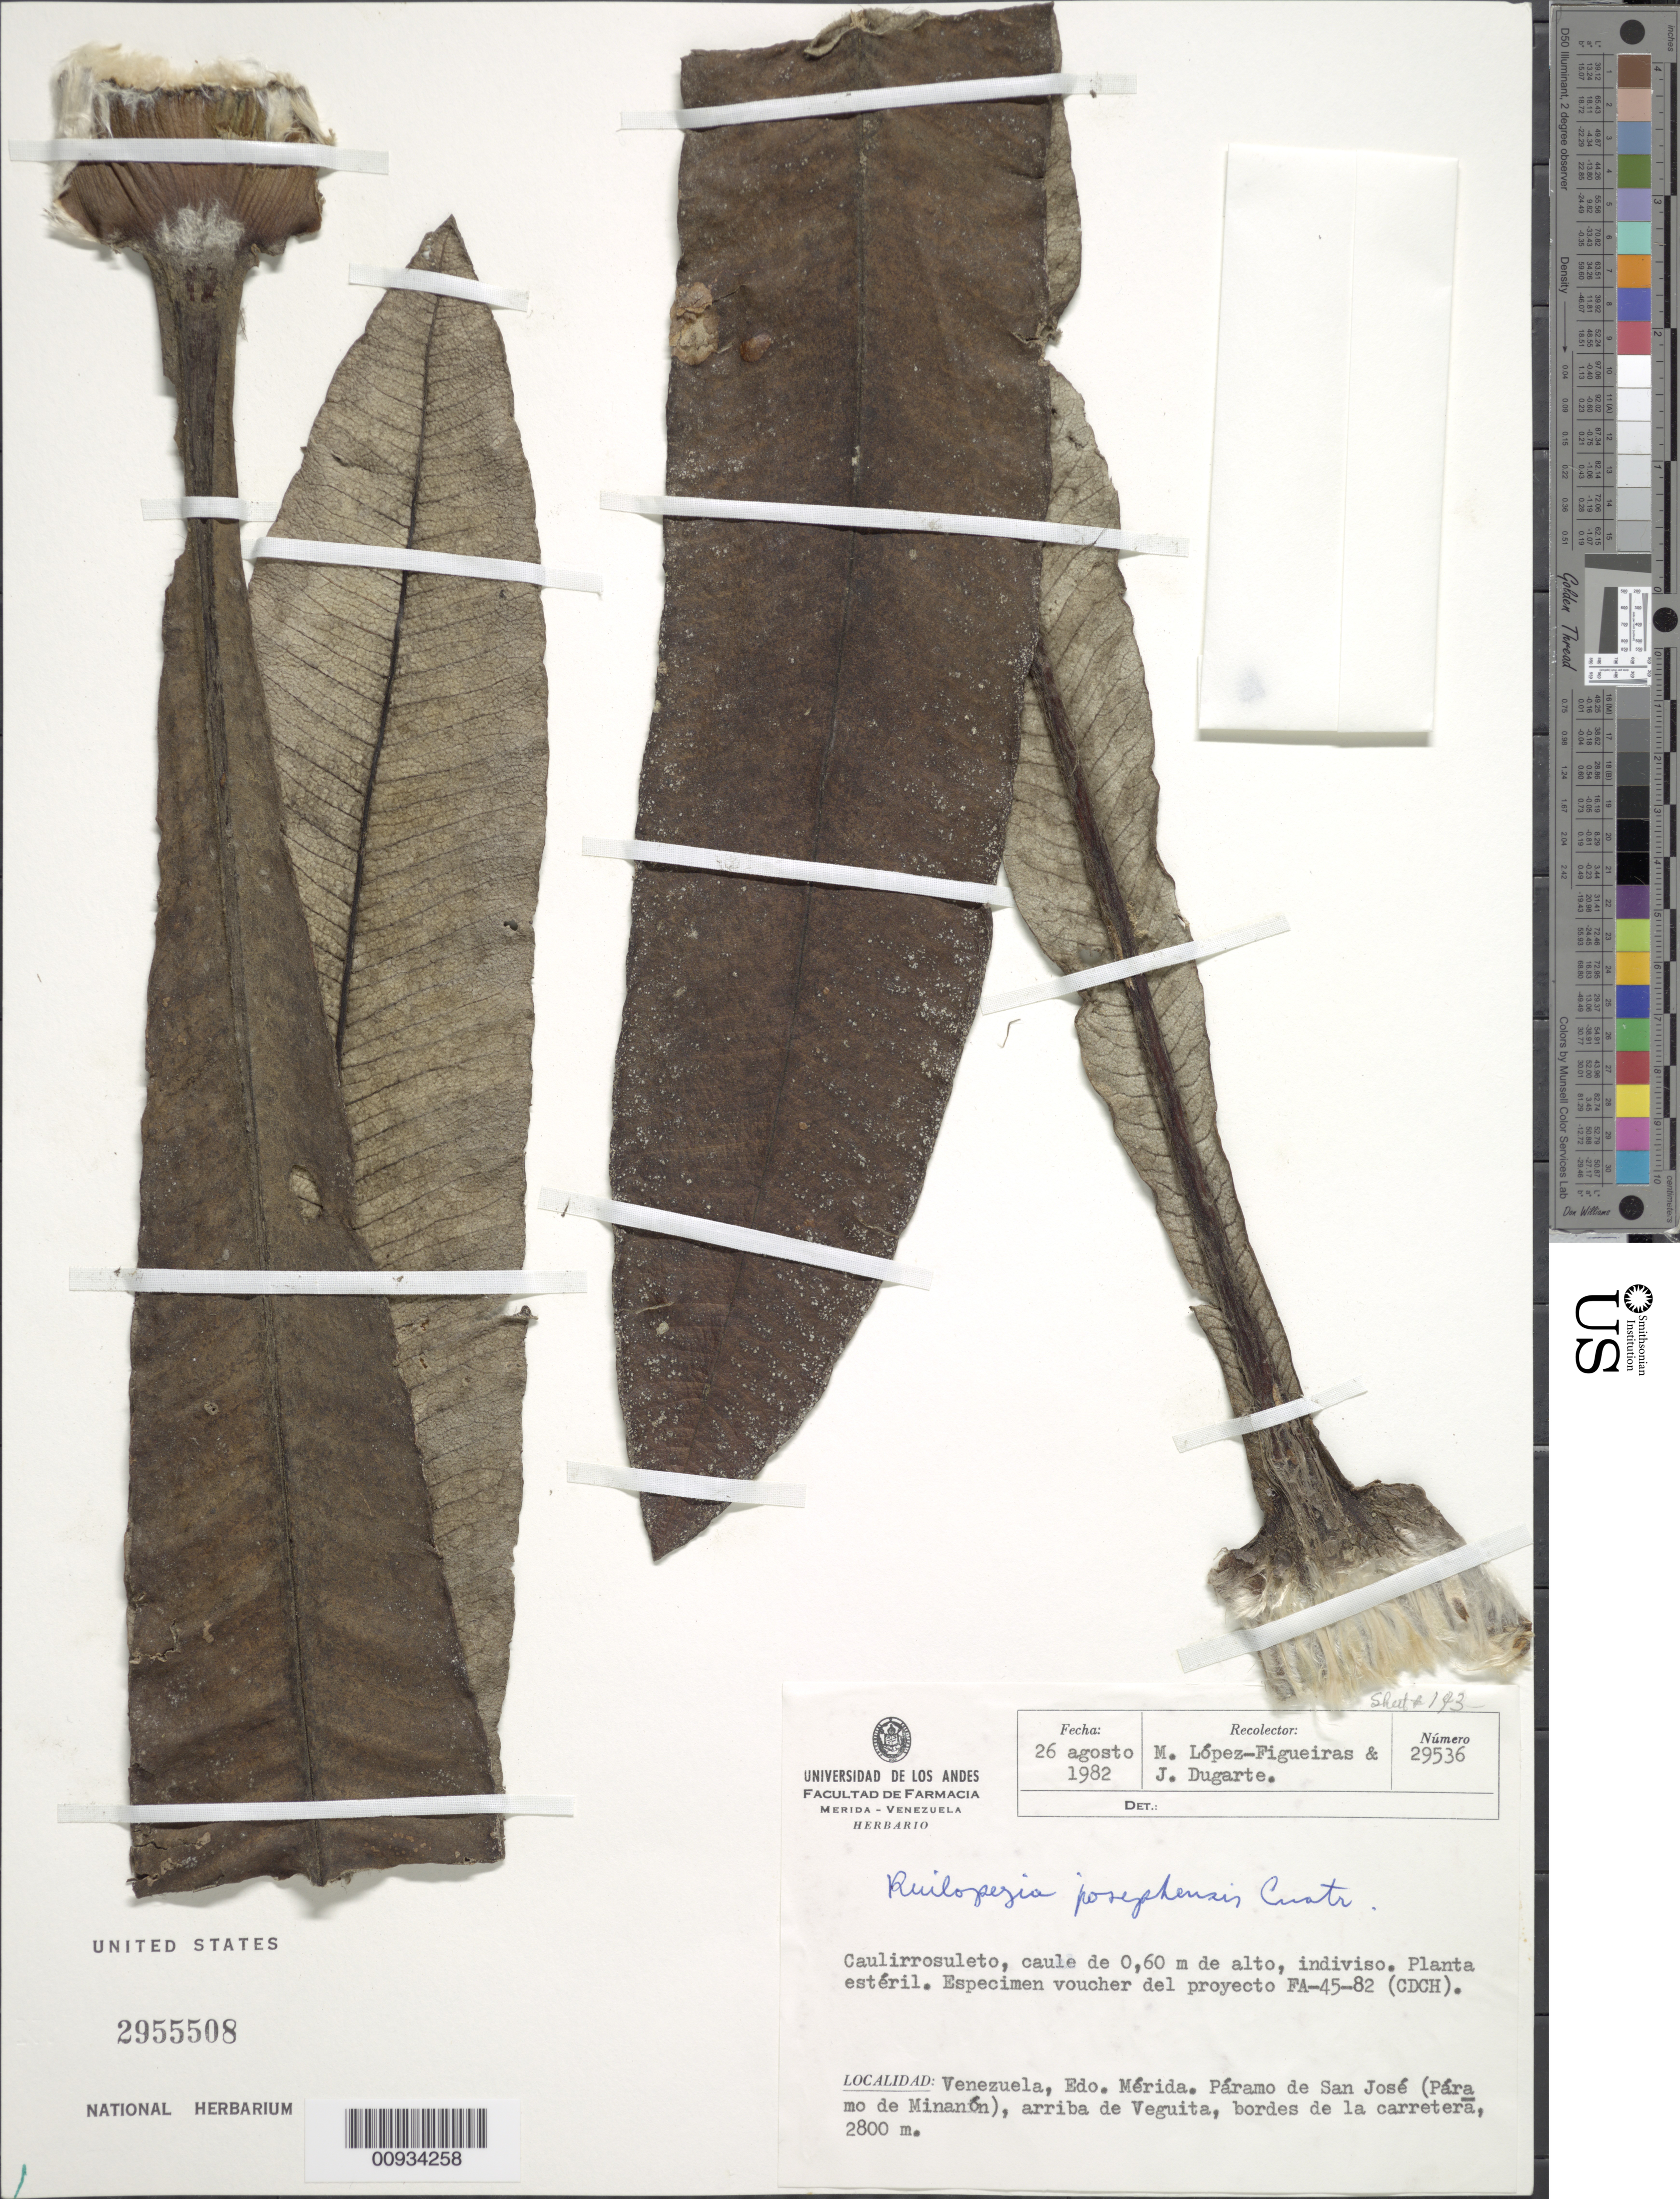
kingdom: Plantae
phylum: Tracheophyta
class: Magnoliopsida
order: Asterales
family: Asteraceae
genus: Ruilopezia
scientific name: Ruilopezia josephensis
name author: (Cuatrec.) Cuatrec.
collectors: M. López Figueiras & J. Dugarte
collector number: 29536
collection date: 1982-08-26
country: Venezuela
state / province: Mérida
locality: Paramo de San Jose (Paramo de Minanon), arriba de Veguita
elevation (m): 2800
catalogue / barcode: US 2955508